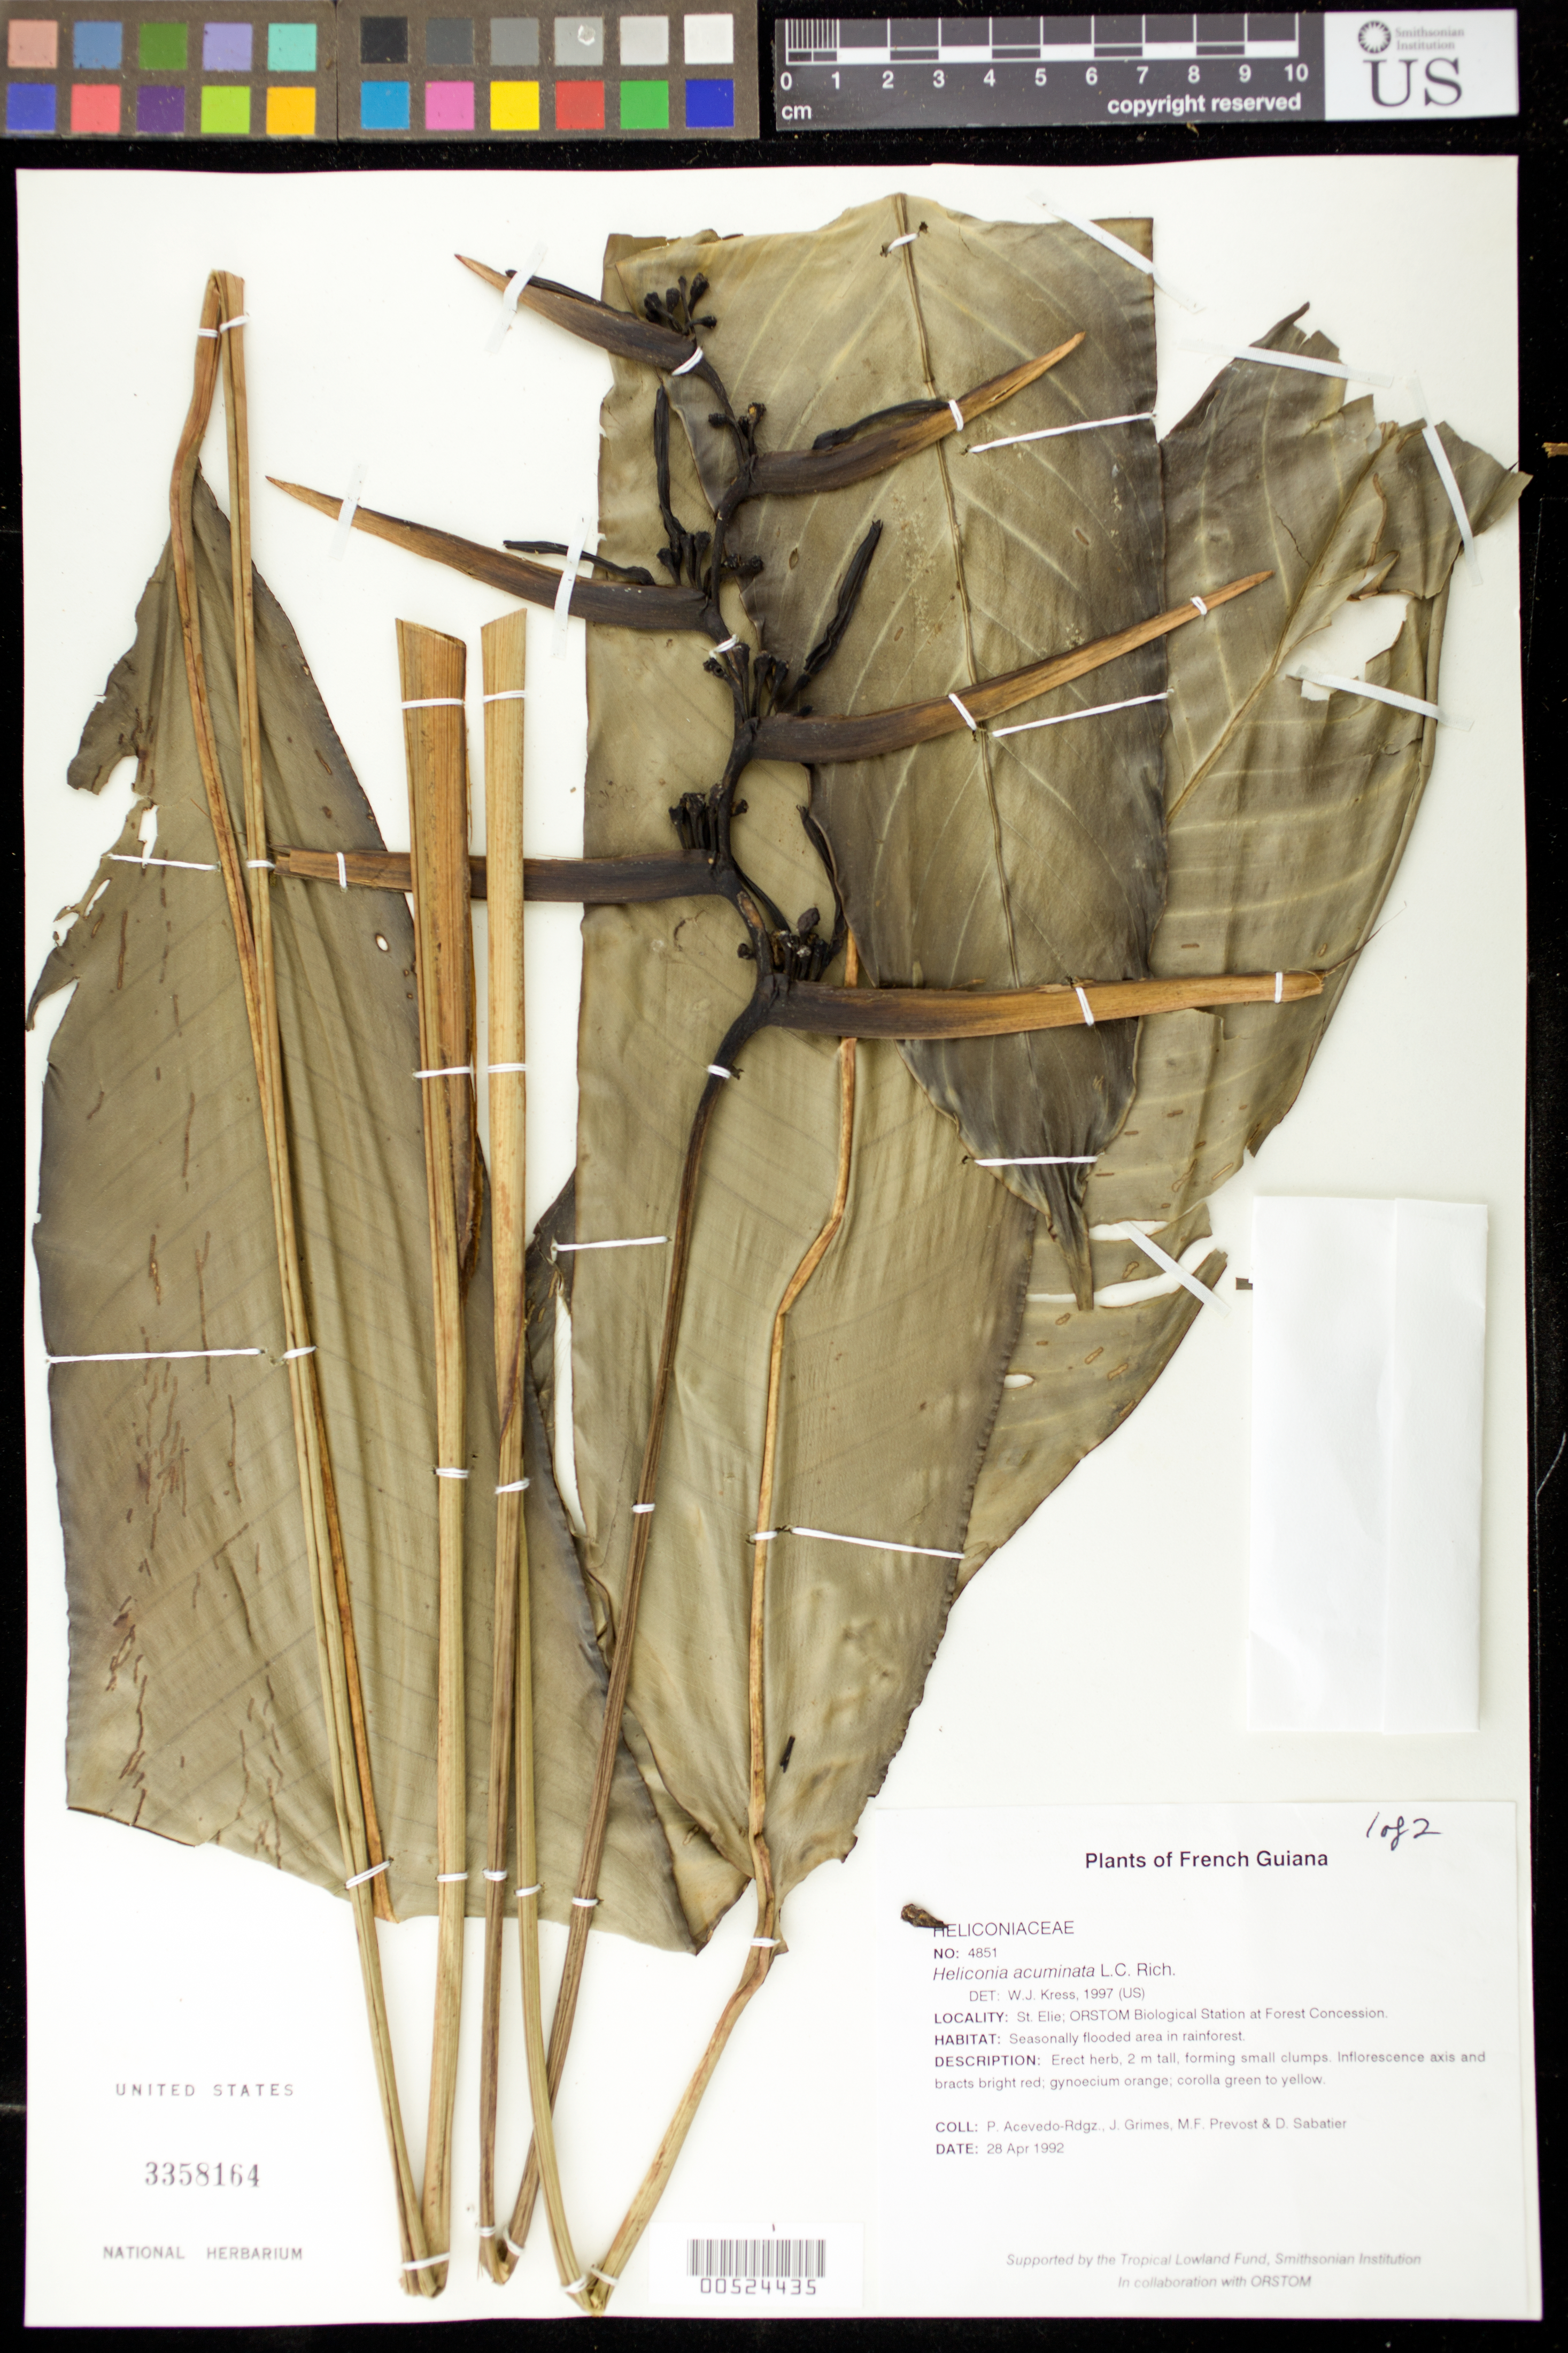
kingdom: Plantae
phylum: Tracheophyta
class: Liliopsida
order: Zingiberales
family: Heliconiaceae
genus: Heliconia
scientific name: Heliconia acuminata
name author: A. Rich.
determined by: Kress, W. J., (US), Smithsonian Institution - National Museum of Natural History (UNITED STATES)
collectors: P. Acevedo-Rodr., J. Grimes, M.-F. Prévost & D. Sabatier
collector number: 4851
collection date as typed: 28 Apr 1992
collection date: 1992-04-28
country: French Guiana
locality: St. Elie; ORSTOM Biological Station at Forest Concession.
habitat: Seasonally flooded area in rainforest.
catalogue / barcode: US 3358164